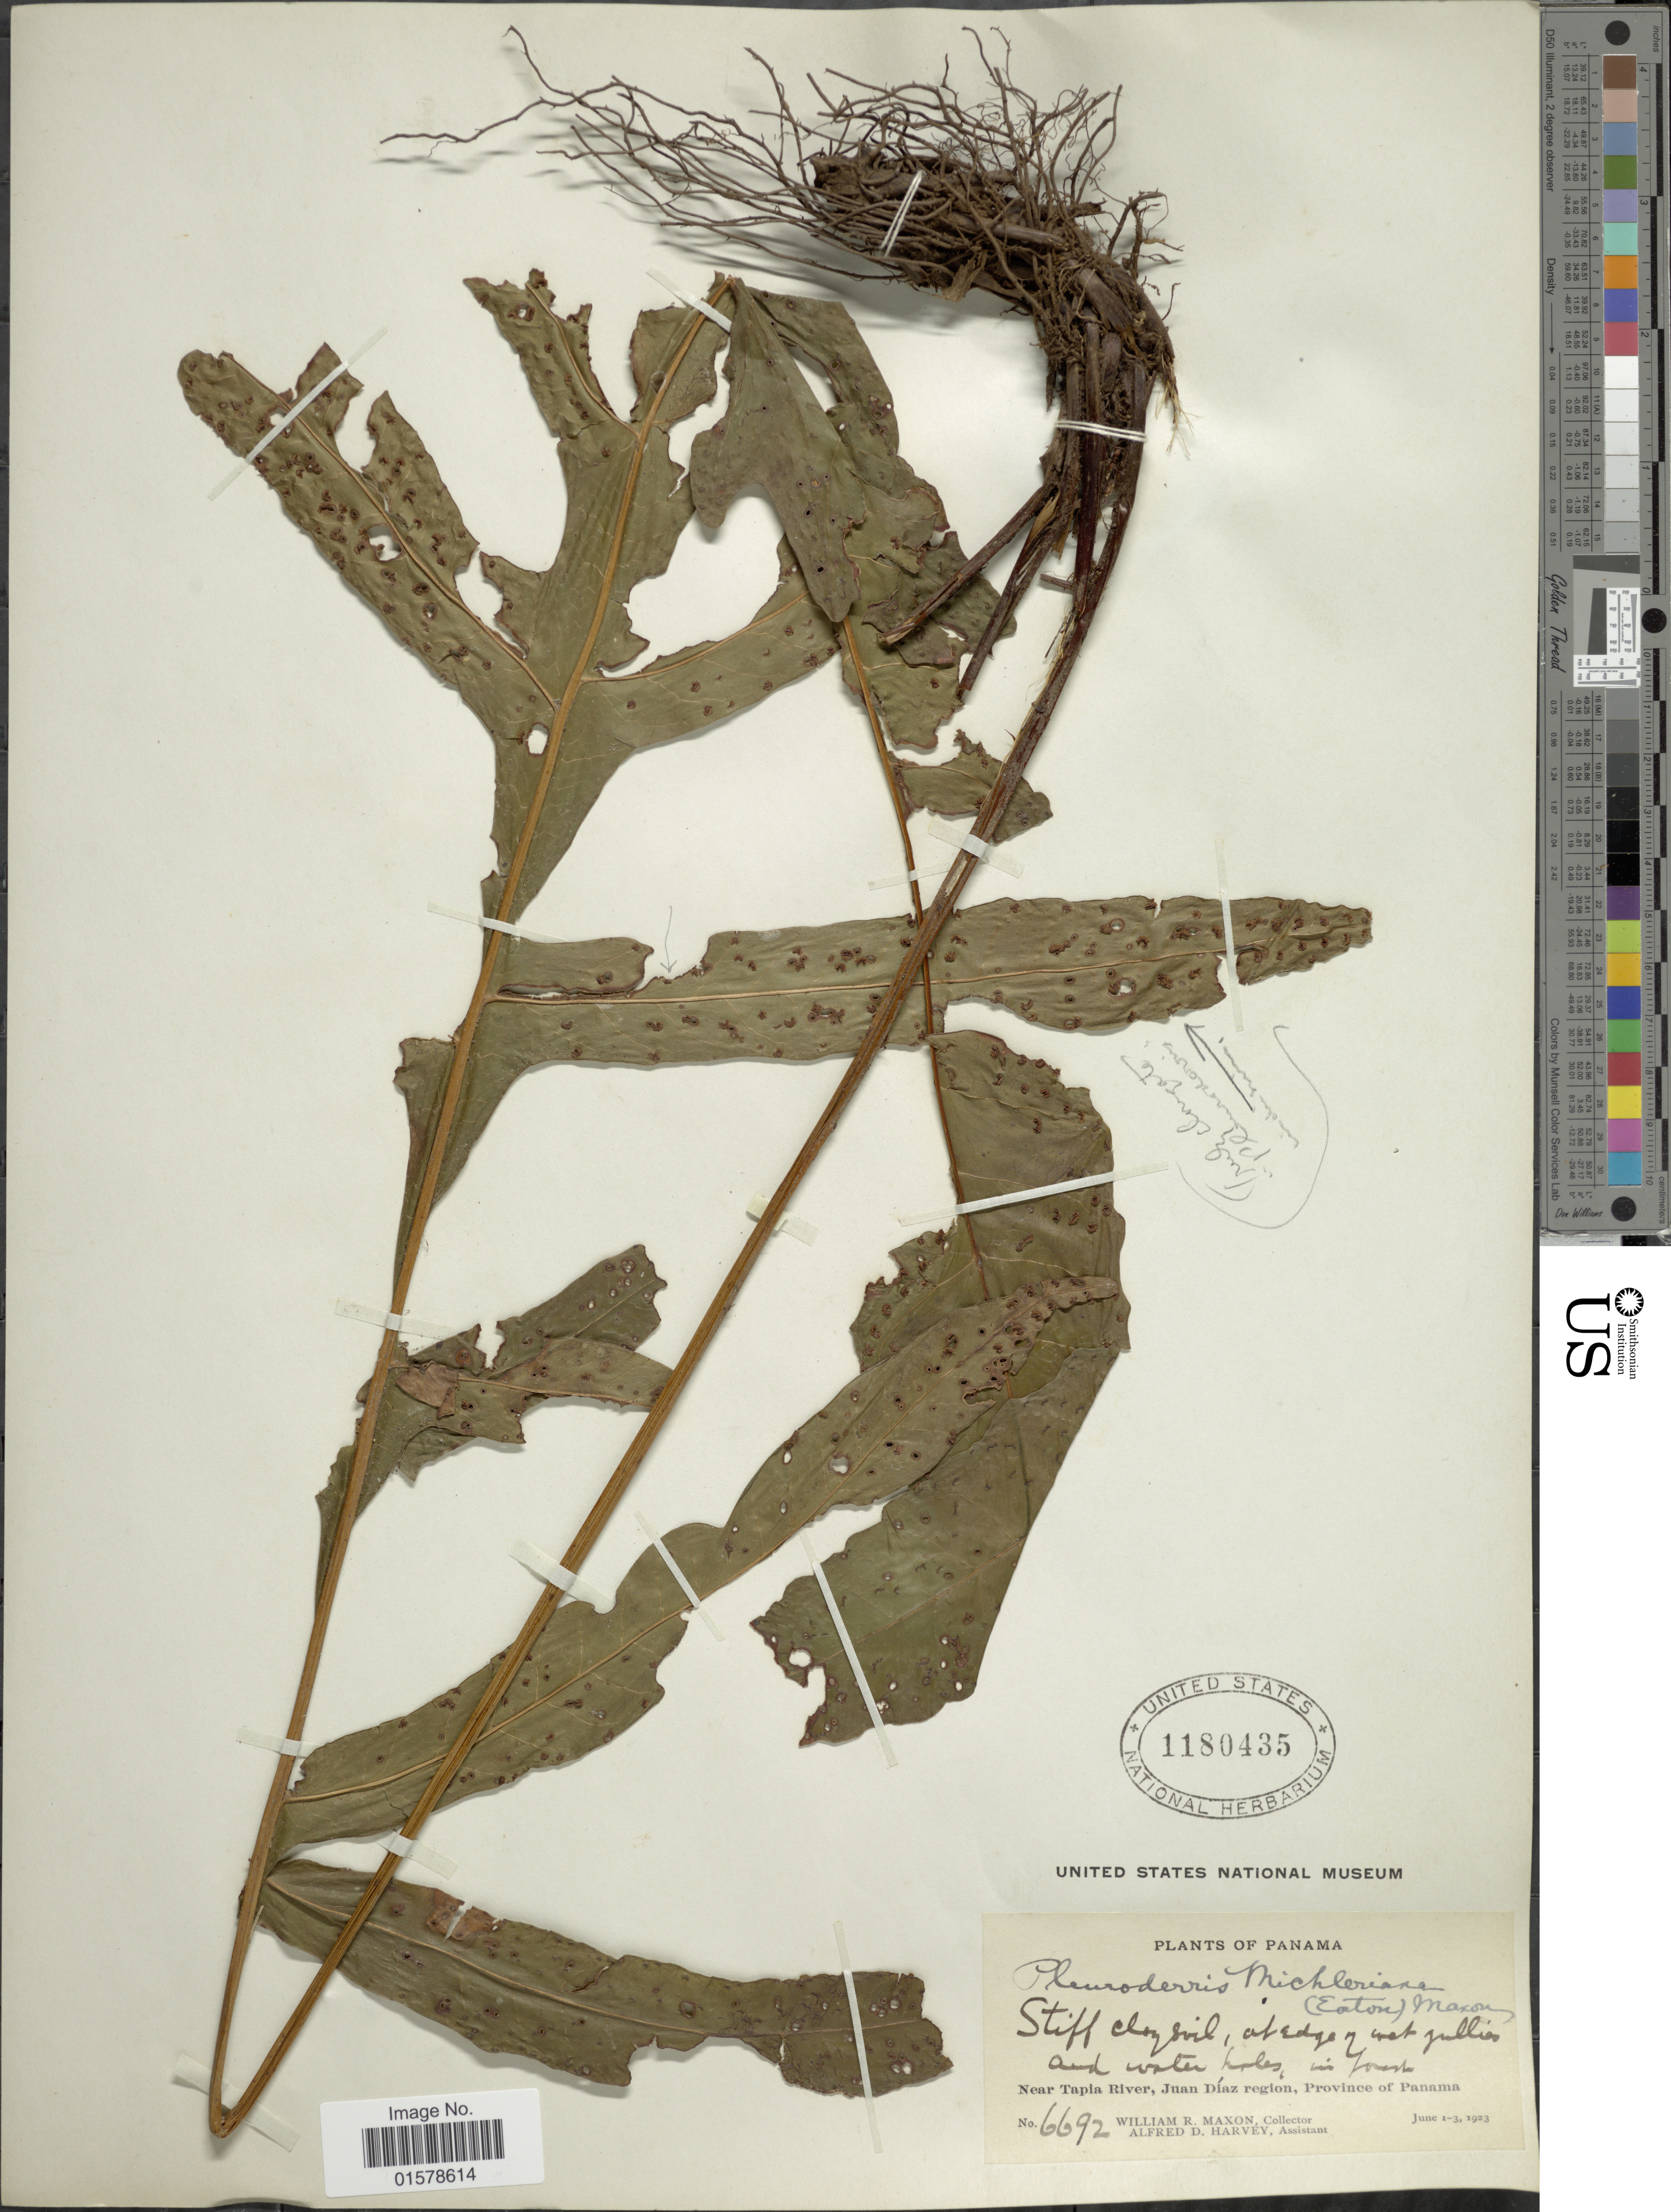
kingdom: Plantae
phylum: Tracheophyta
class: Polypodiopsida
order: Polypodiales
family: Tectariaceae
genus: Tectaria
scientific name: Tectaria x michleriana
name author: (D.C. Eaton) Lellinger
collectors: W. R. Maxon & A. D. Harvey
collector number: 6692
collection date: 1923-06-01/1923-06-03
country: Panama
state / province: Panamá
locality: Near Tapia River, Juan Diaz region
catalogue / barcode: US 1180435